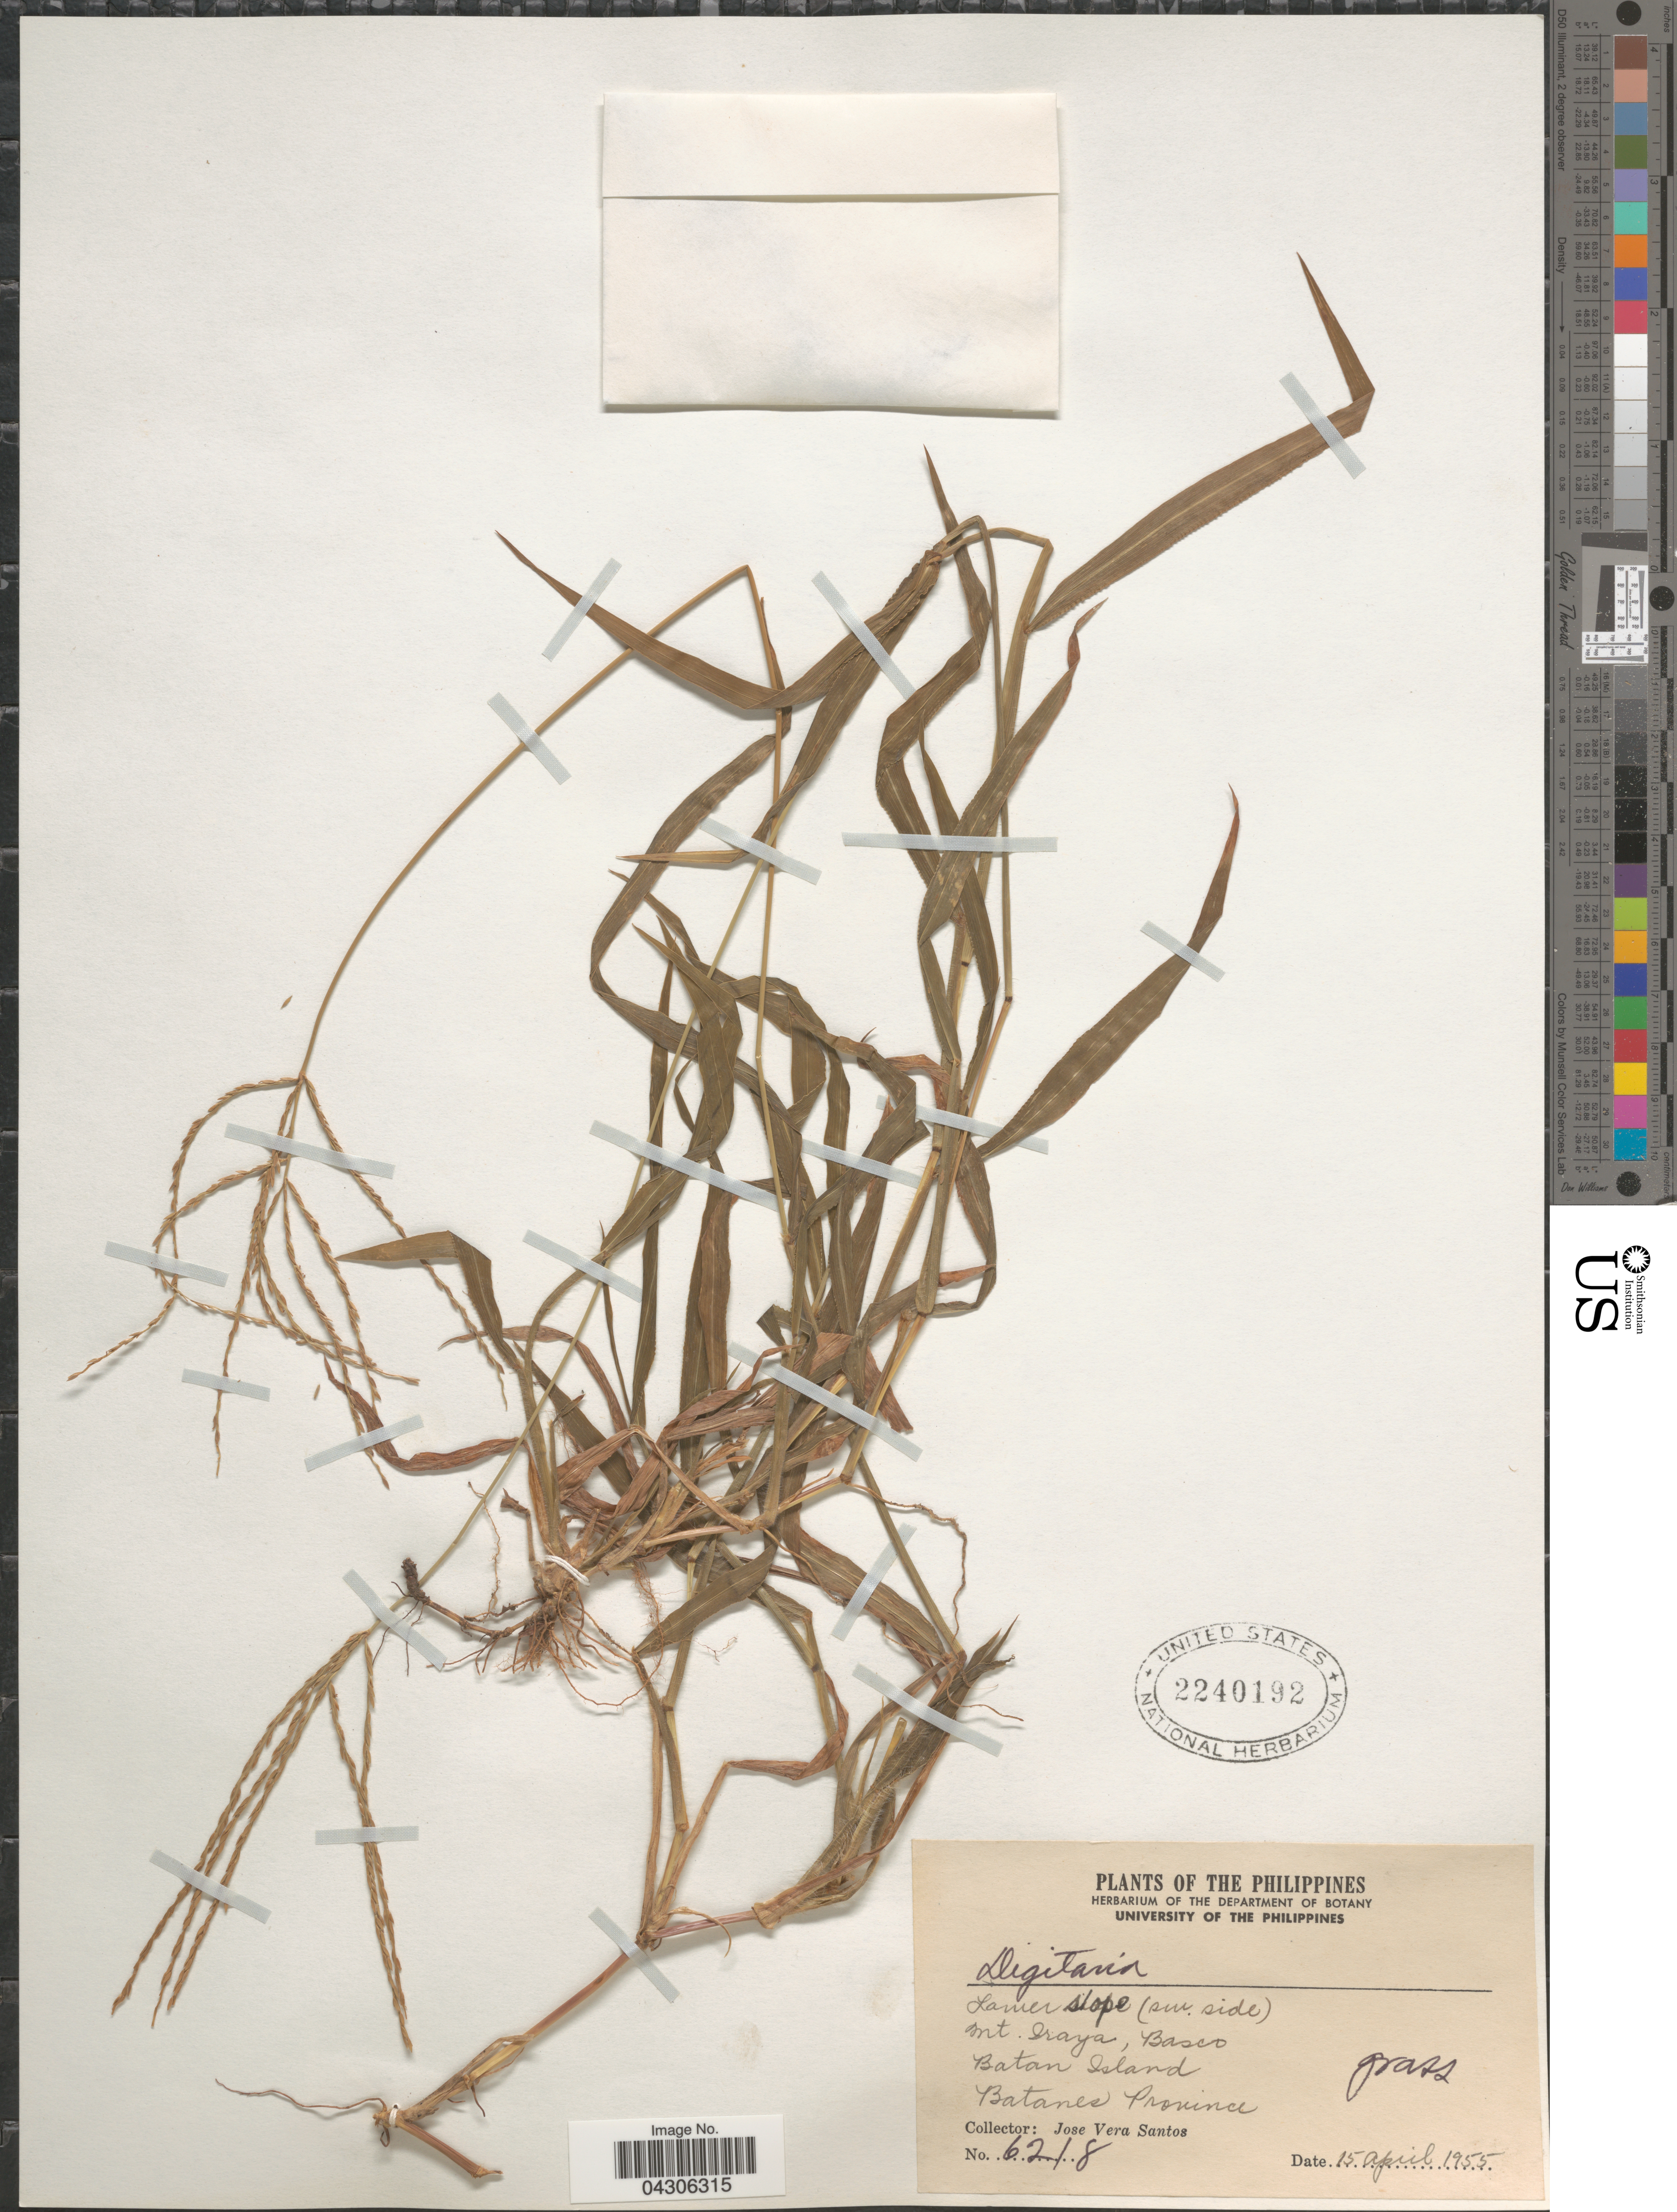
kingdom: Plantae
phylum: Tracheophyta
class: Liliopsida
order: Poales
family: Poaceae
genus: Digitaria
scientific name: Digitaria sp.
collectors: J. Vera Santos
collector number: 6218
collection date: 1955-04-15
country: Philippines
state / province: Cagayan Valley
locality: Lower slope (sw. side). Mt. Iraya, Basco. Batan Island. Batanes Province.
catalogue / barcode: US 2240192